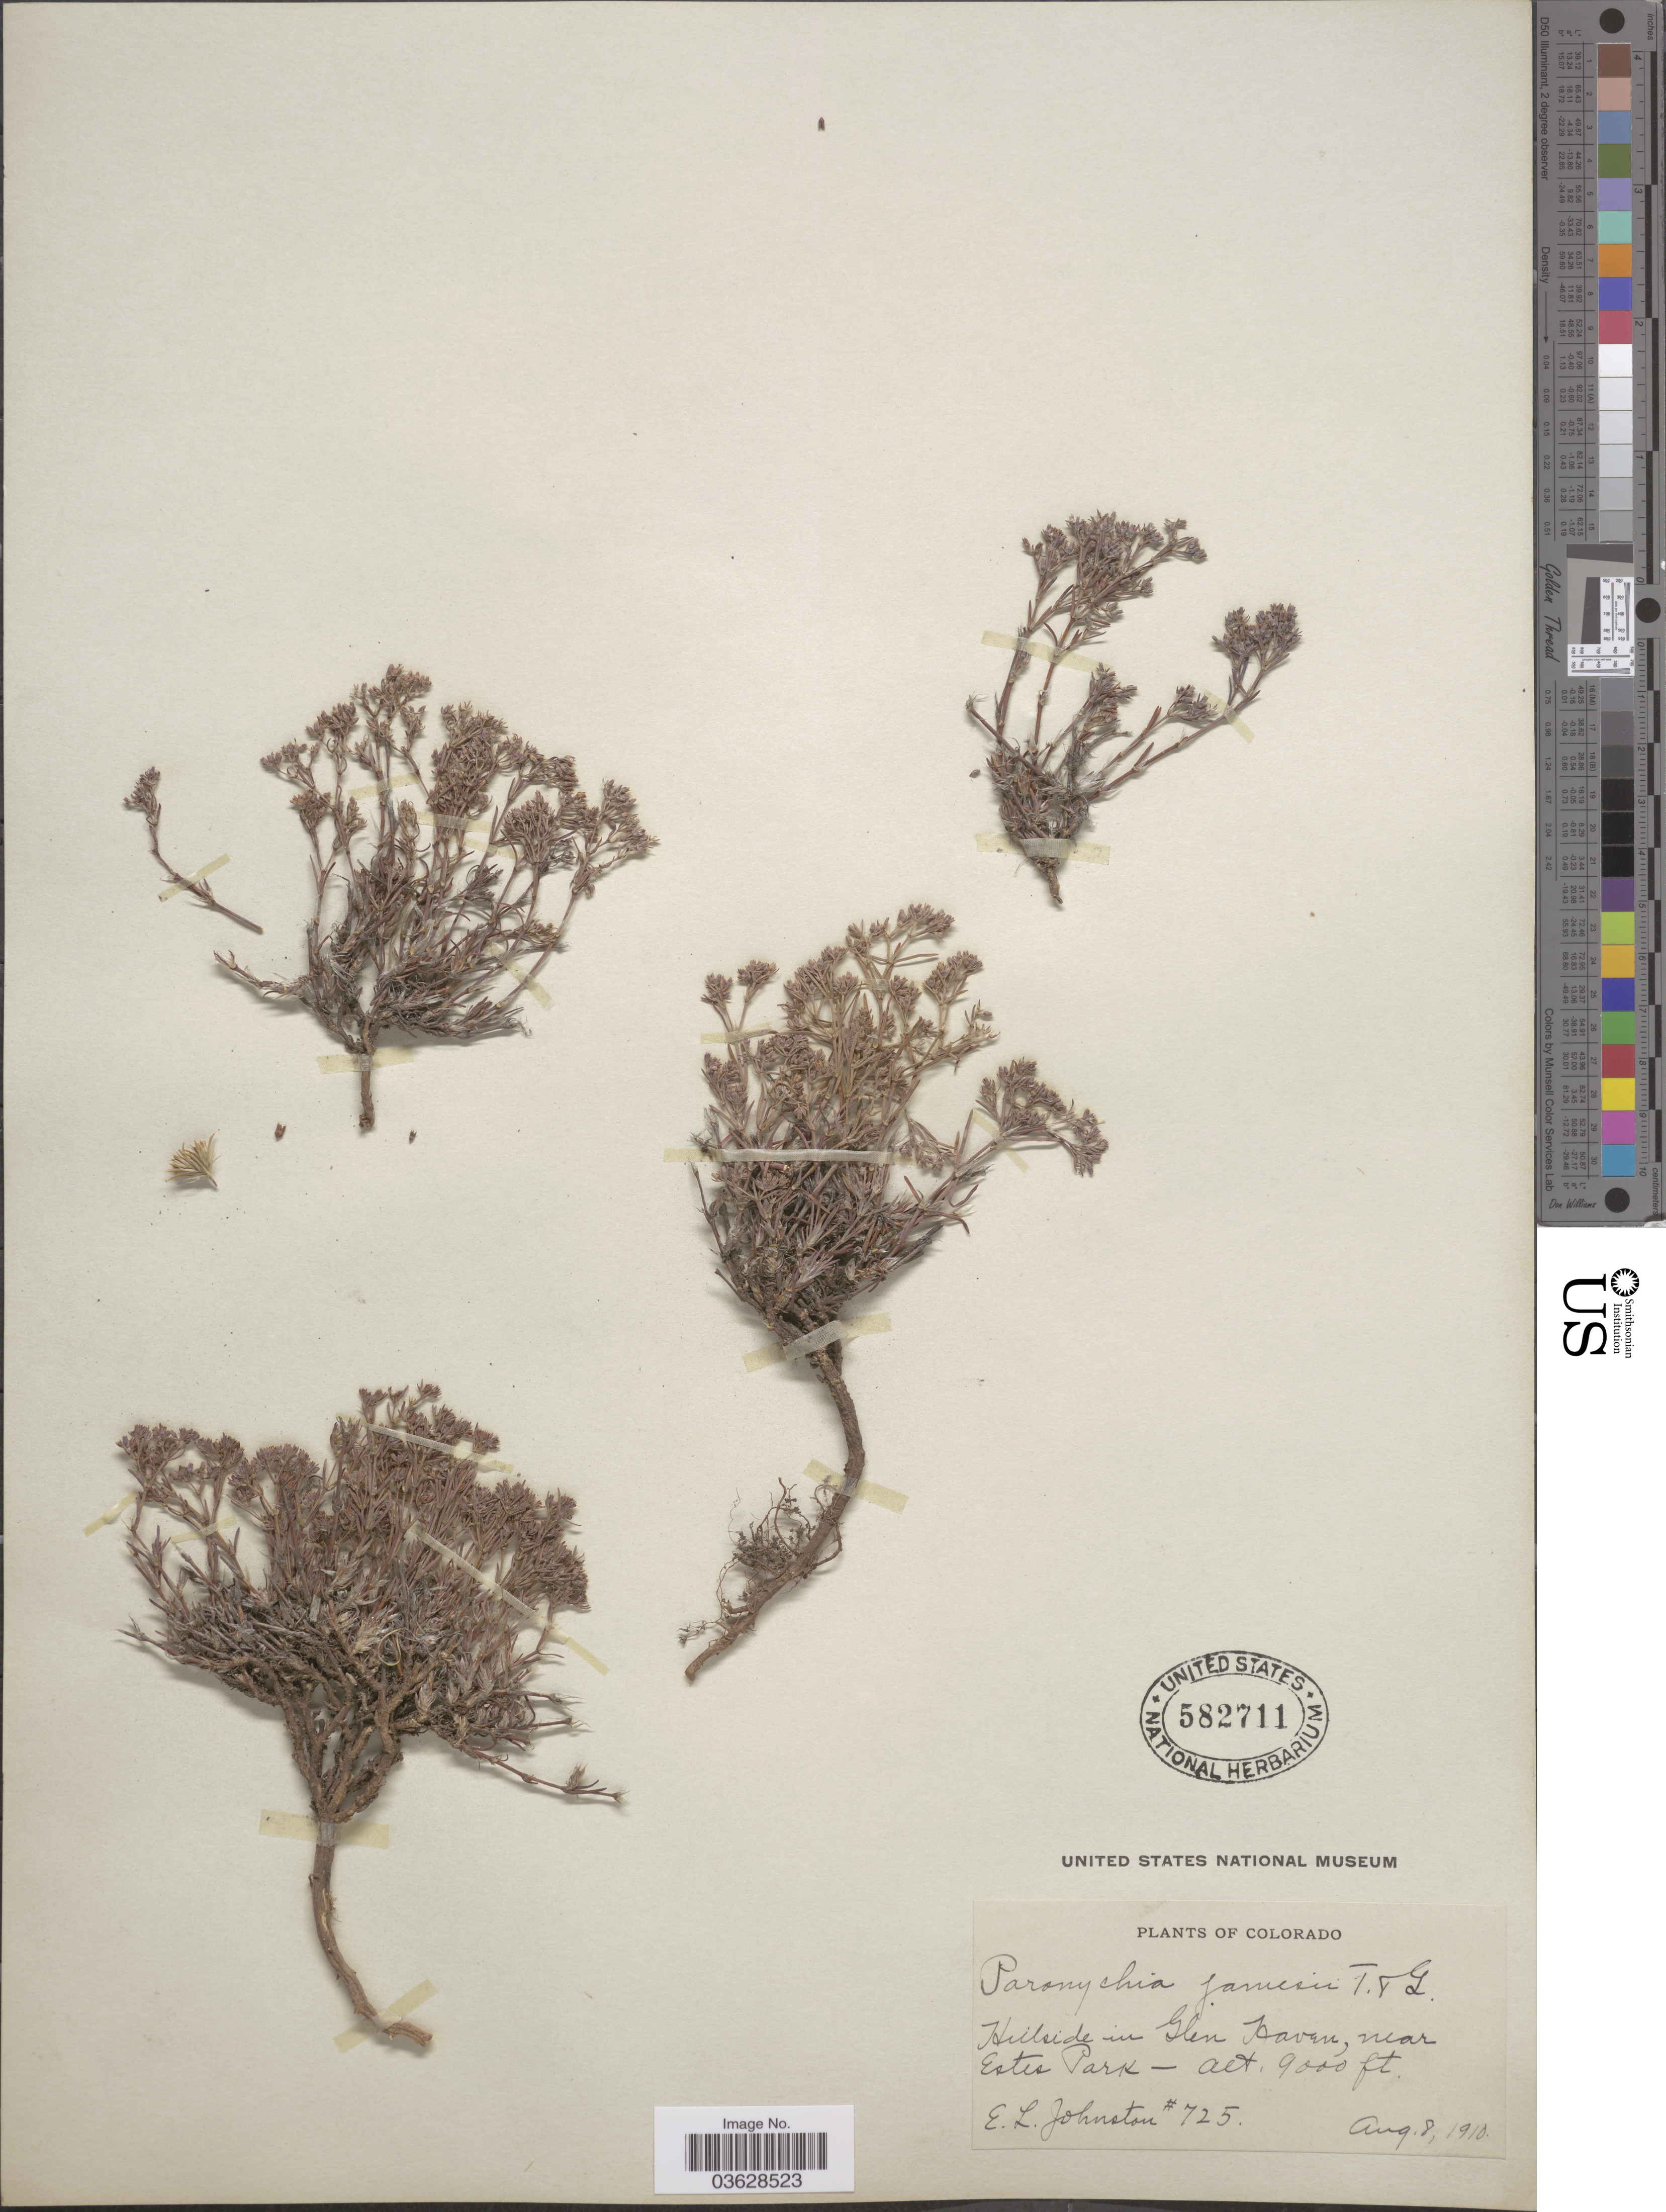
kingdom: Plantae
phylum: Tracheophyta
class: Magnoliopsida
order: Caryophyllales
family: Caryophyllaceae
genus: Paronychia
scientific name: Paronychia jamesii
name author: Torr. & A. Gray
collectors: E. L. Johnston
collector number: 725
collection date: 1910-08-08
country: United States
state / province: Colorado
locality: Hillside in Glen Haven, near Estes Park.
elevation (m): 2743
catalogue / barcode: US 582711